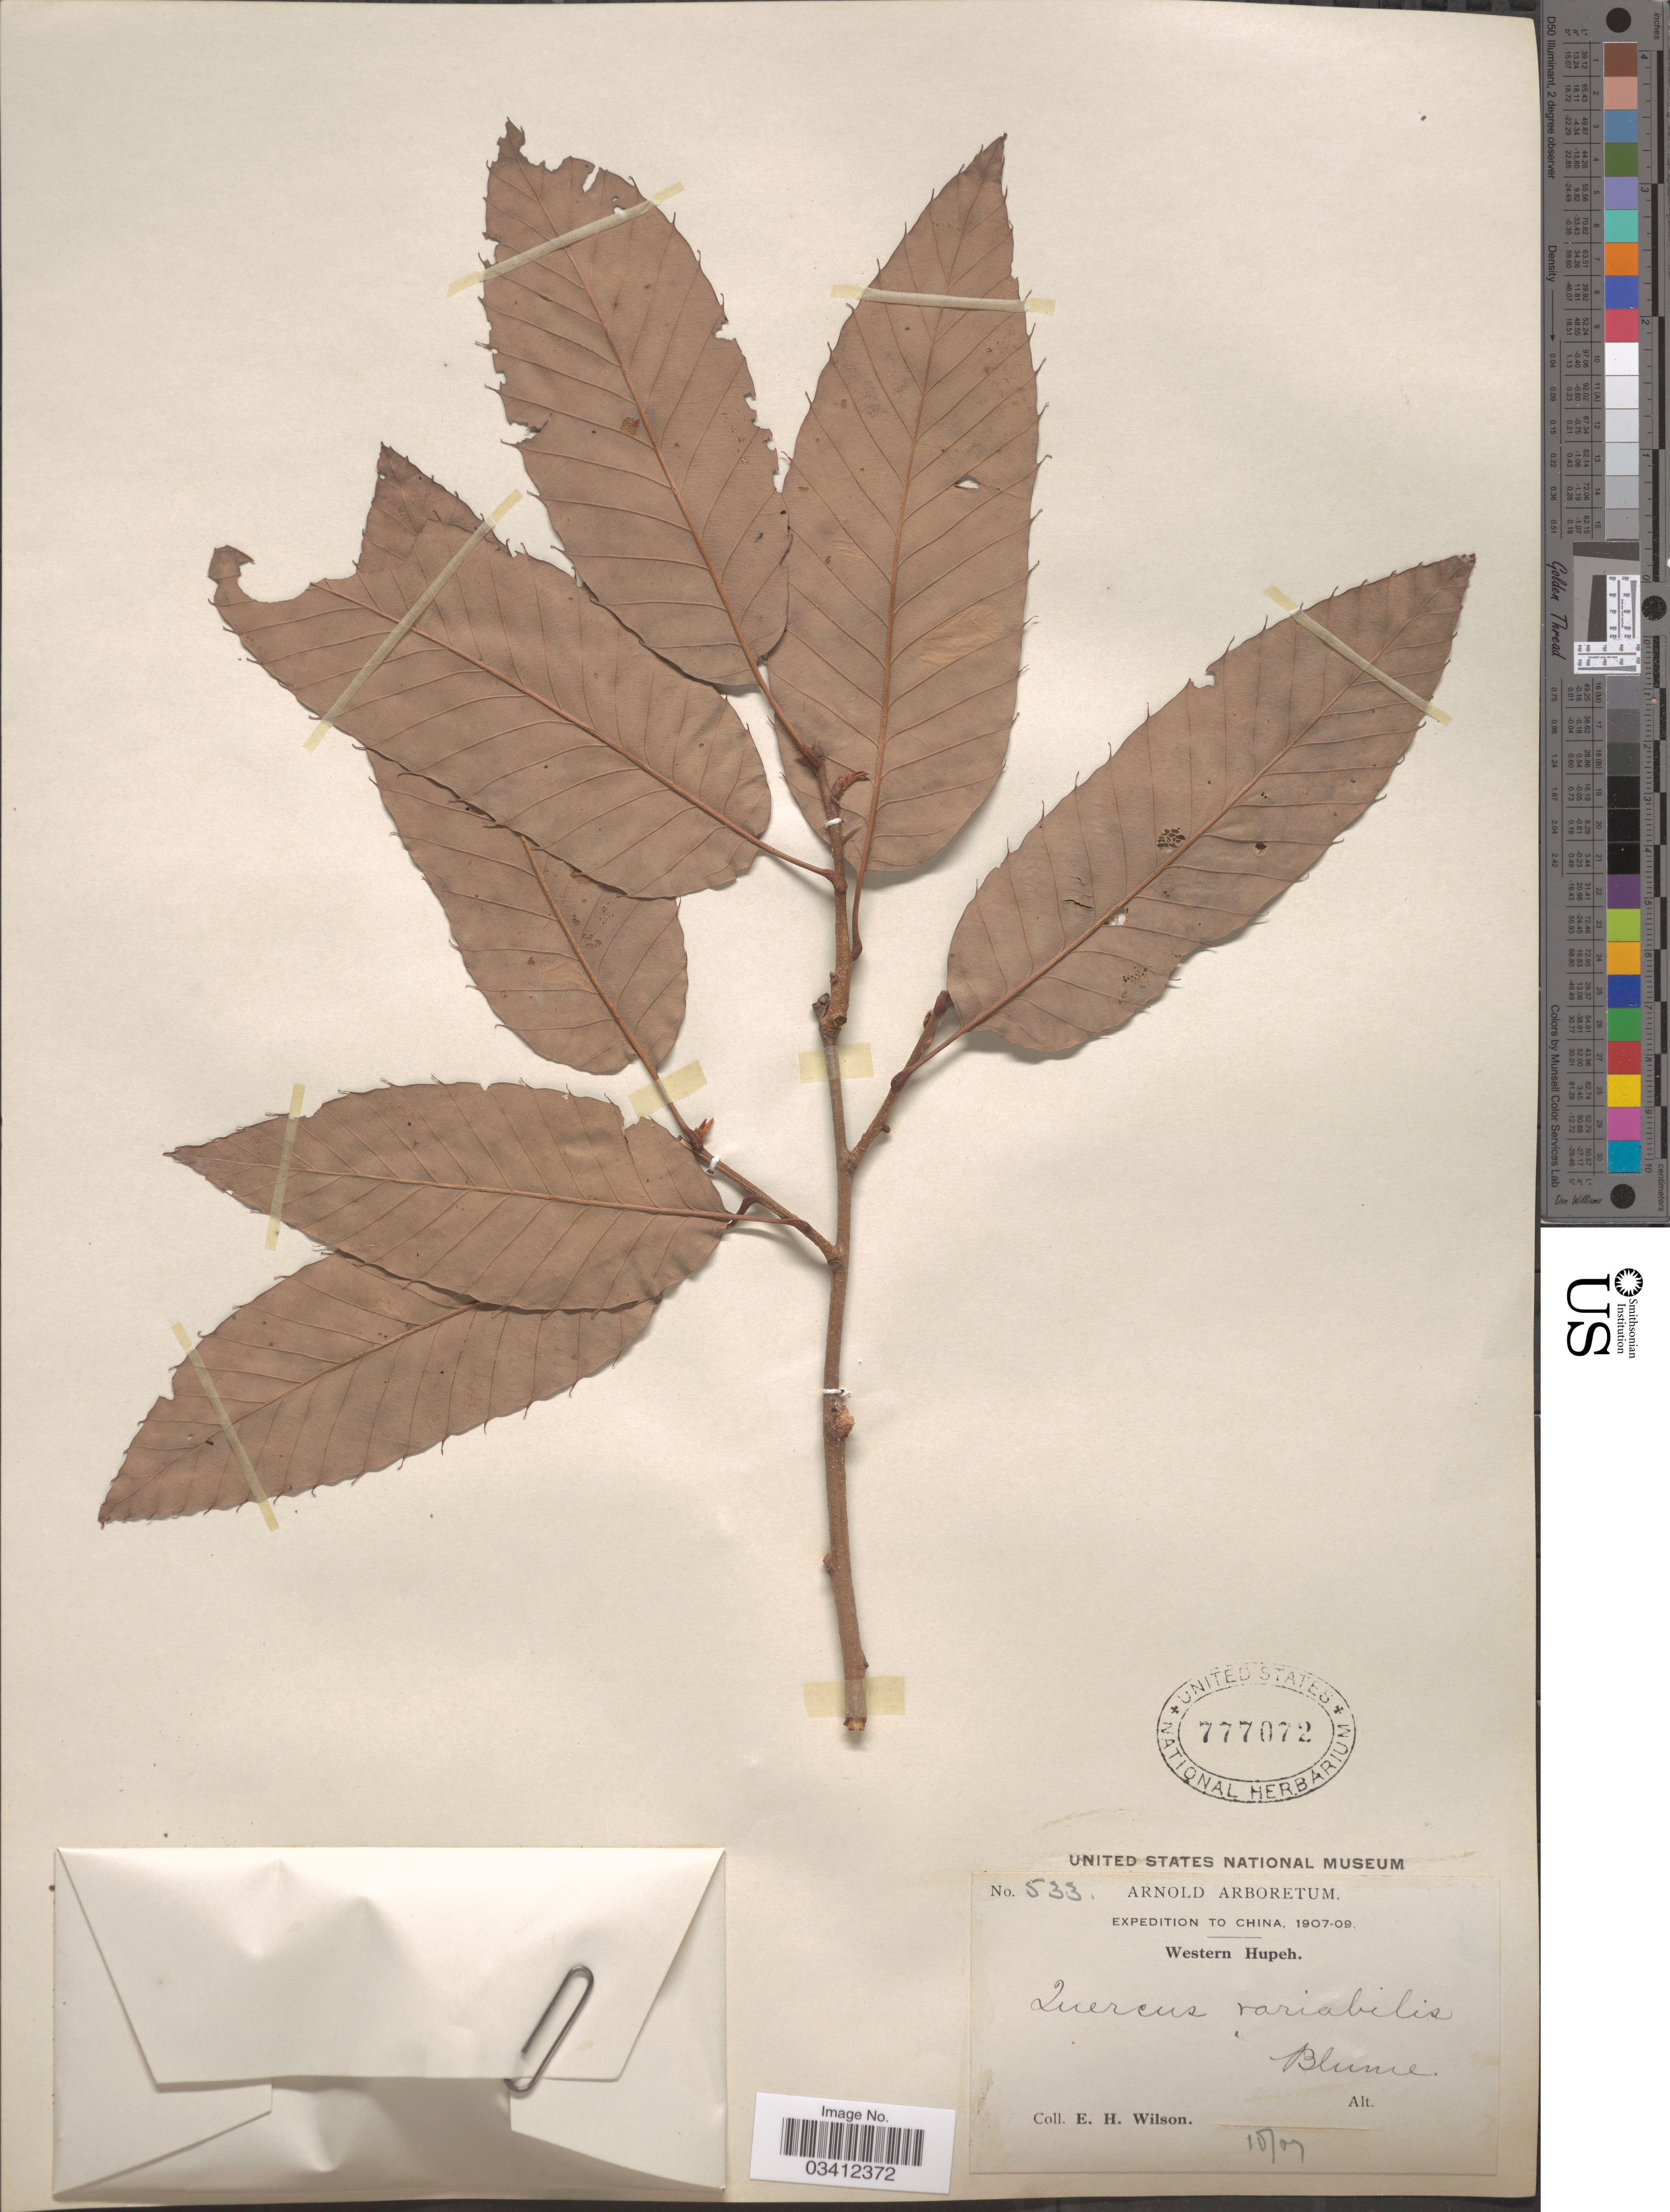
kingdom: Plantae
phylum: Tracheophyta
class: Magnoliopsida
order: Fagales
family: Fagaceae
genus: Quercus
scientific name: Quercus variabilis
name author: Blume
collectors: E. Wilson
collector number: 533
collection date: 1907-10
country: China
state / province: Hubei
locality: Western Hupeh.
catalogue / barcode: US 777072